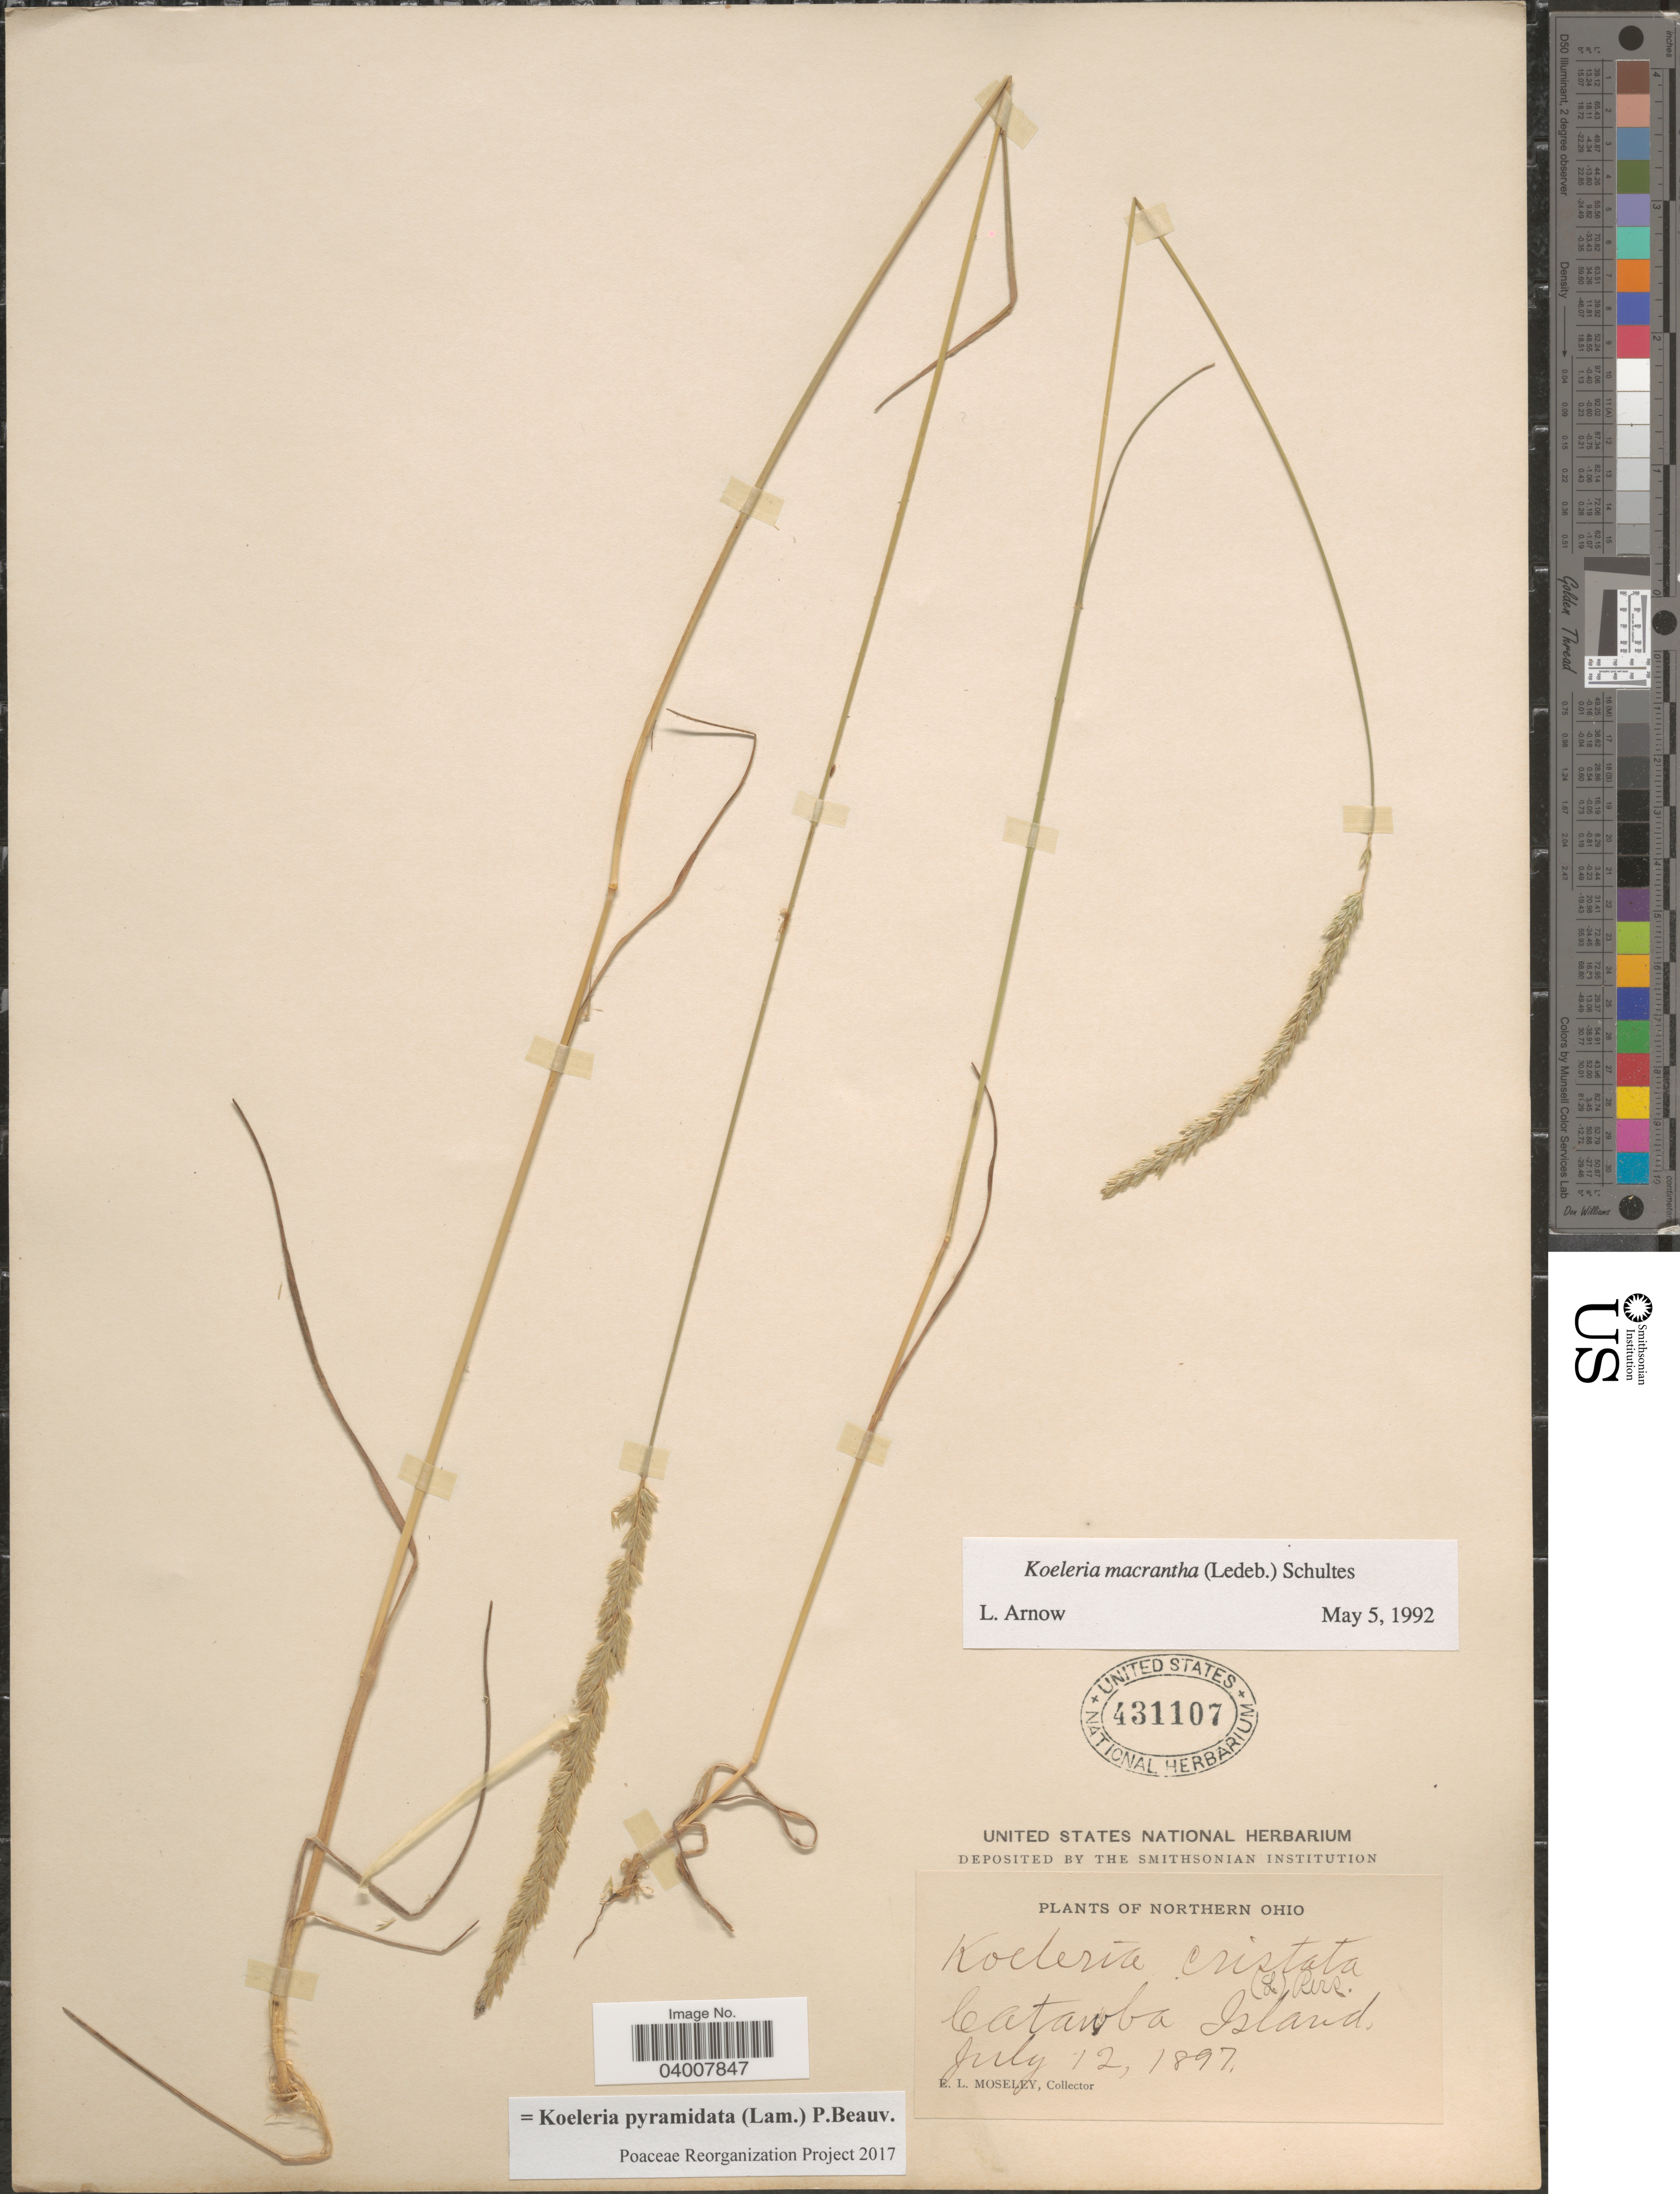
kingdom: Plantae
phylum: Tracheophyta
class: Liliopsida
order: Poales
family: Poaceae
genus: Koeleria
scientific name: Koeleria pyramidata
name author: (Lam.) P. Beauv.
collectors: E. Moseley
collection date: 1897-07-12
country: United States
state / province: Ohio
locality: Northern Ohio. Catawba Island.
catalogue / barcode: US 431107